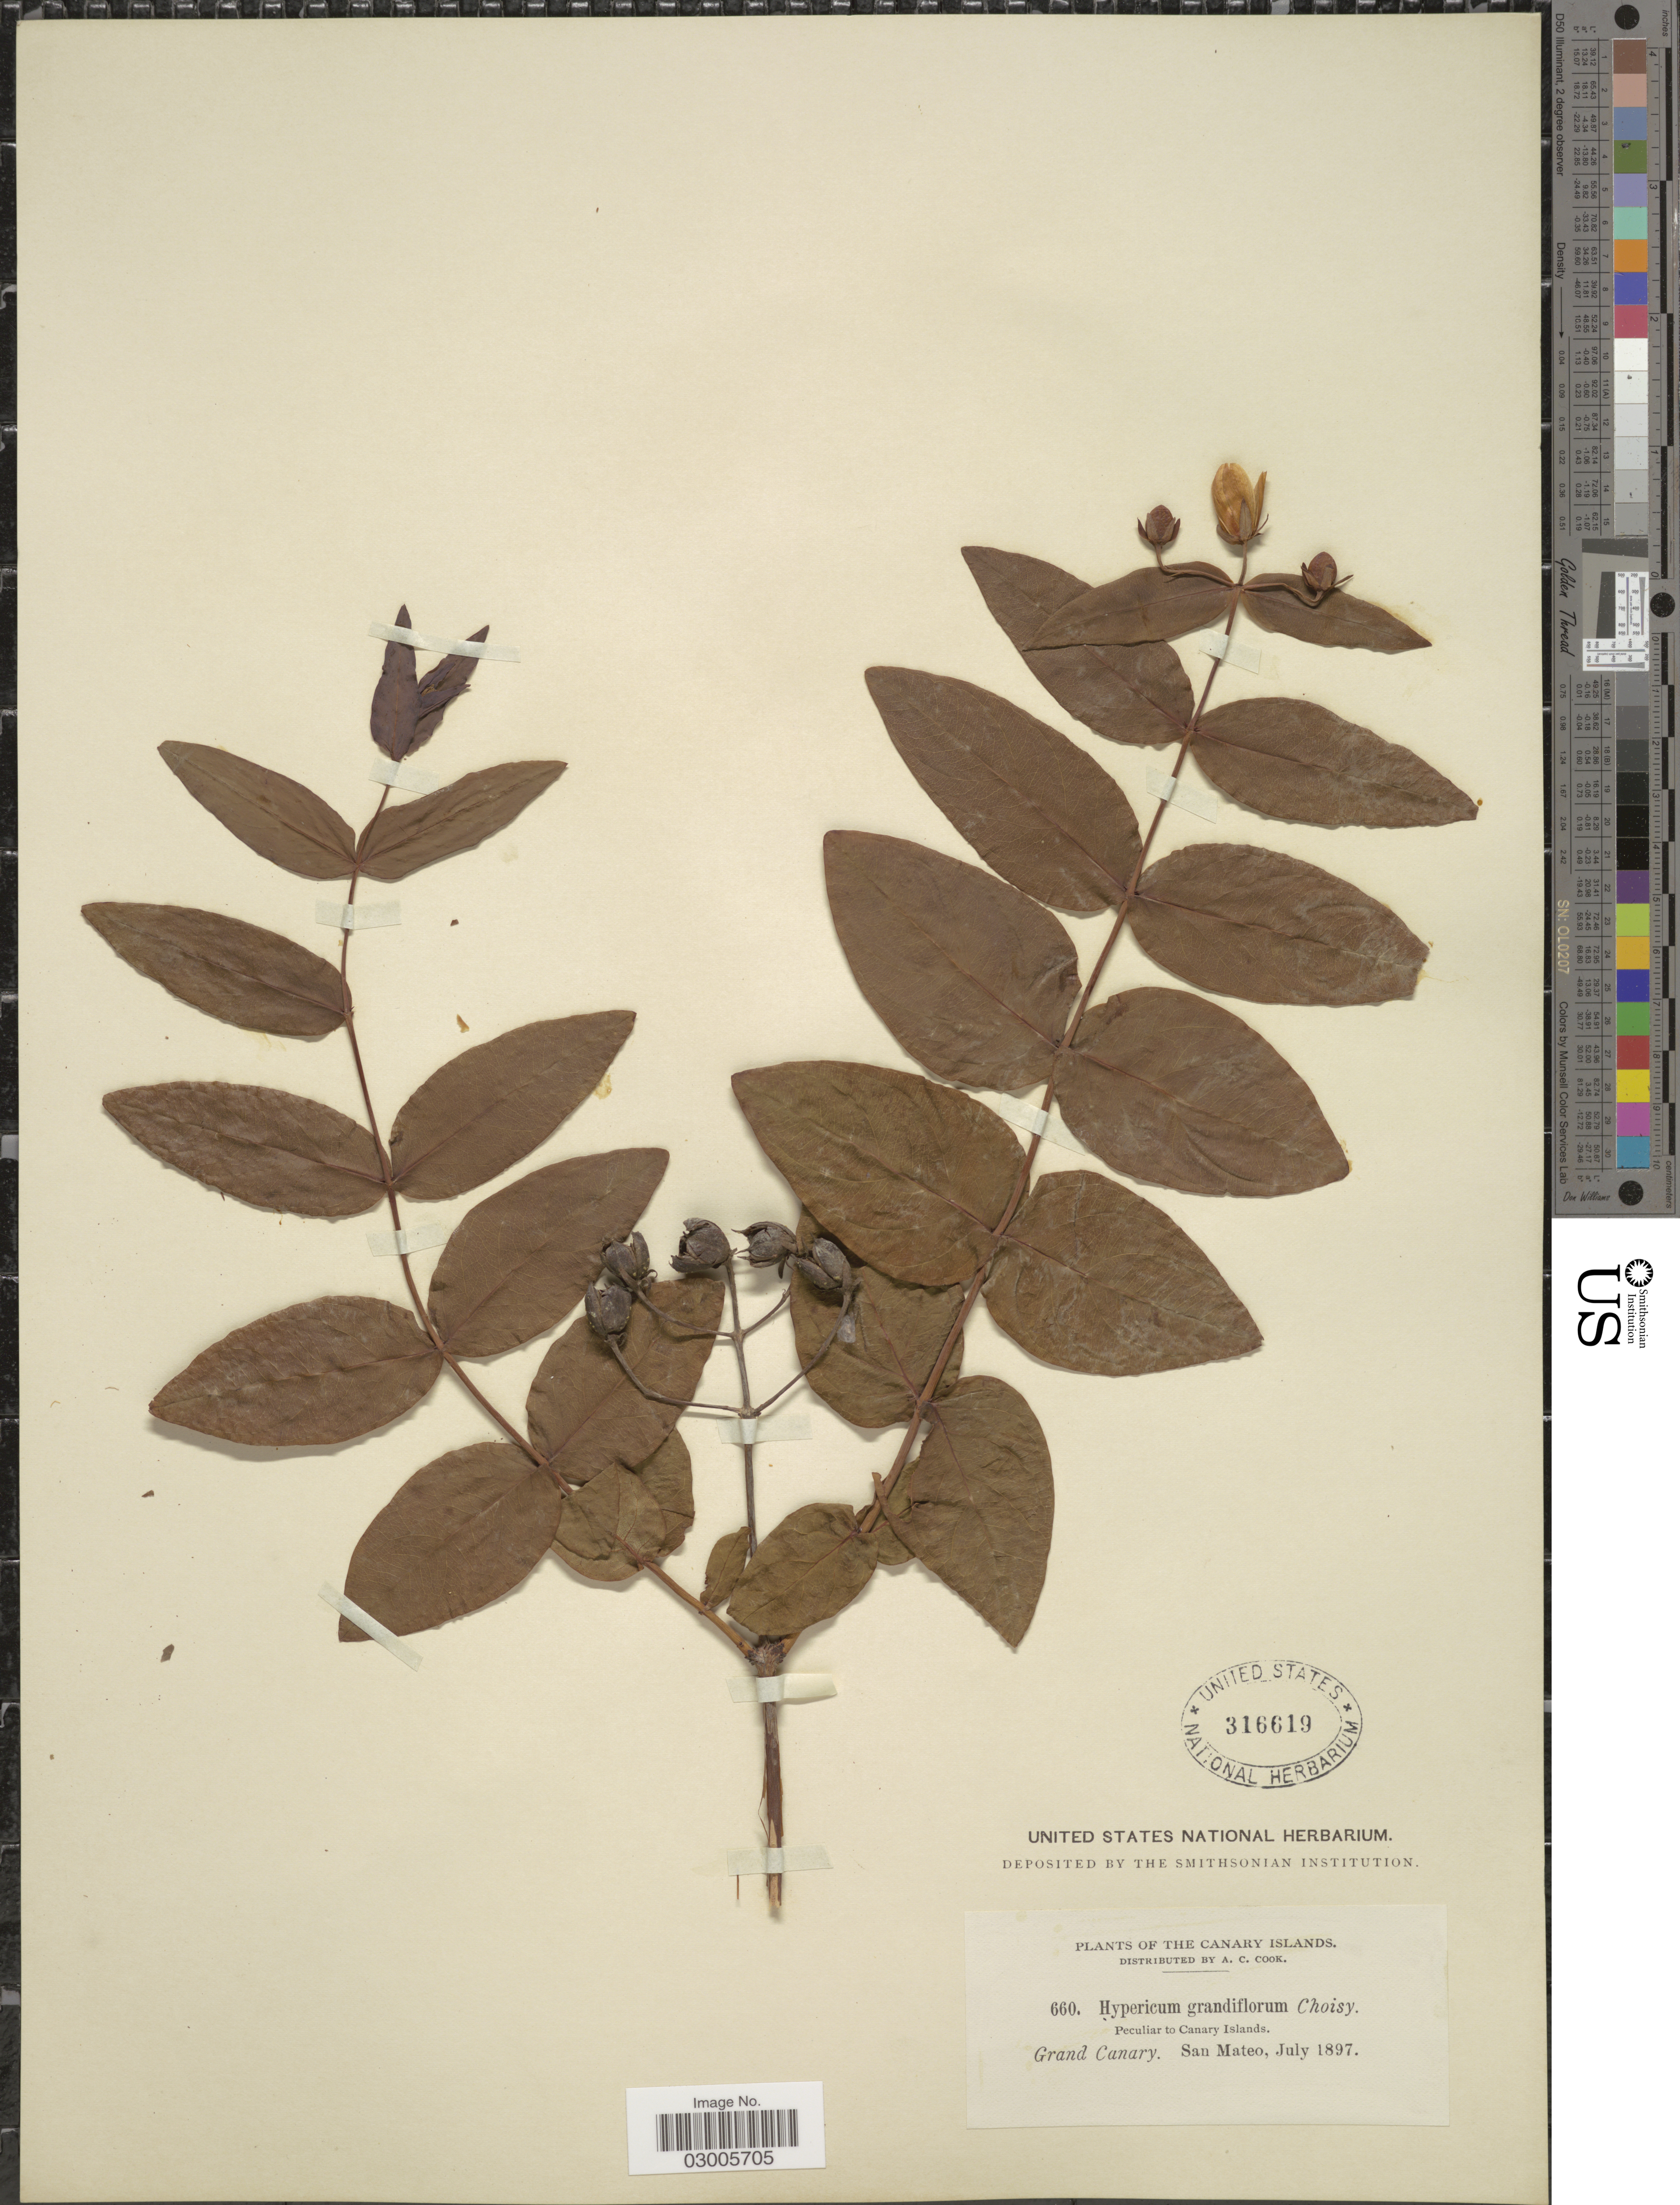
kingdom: Plantae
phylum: Tracheophyta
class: Magnoliopsida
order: Malpighiales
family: Hypericaceae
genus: Hypericum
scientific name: Hypericum grandifolium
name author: Choisy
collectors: A. Cook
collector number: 660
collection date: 1897-07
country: Spain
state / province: Canarias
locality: The Canary Islands, Gran Canary. San Mateo.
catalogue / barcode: US 316619